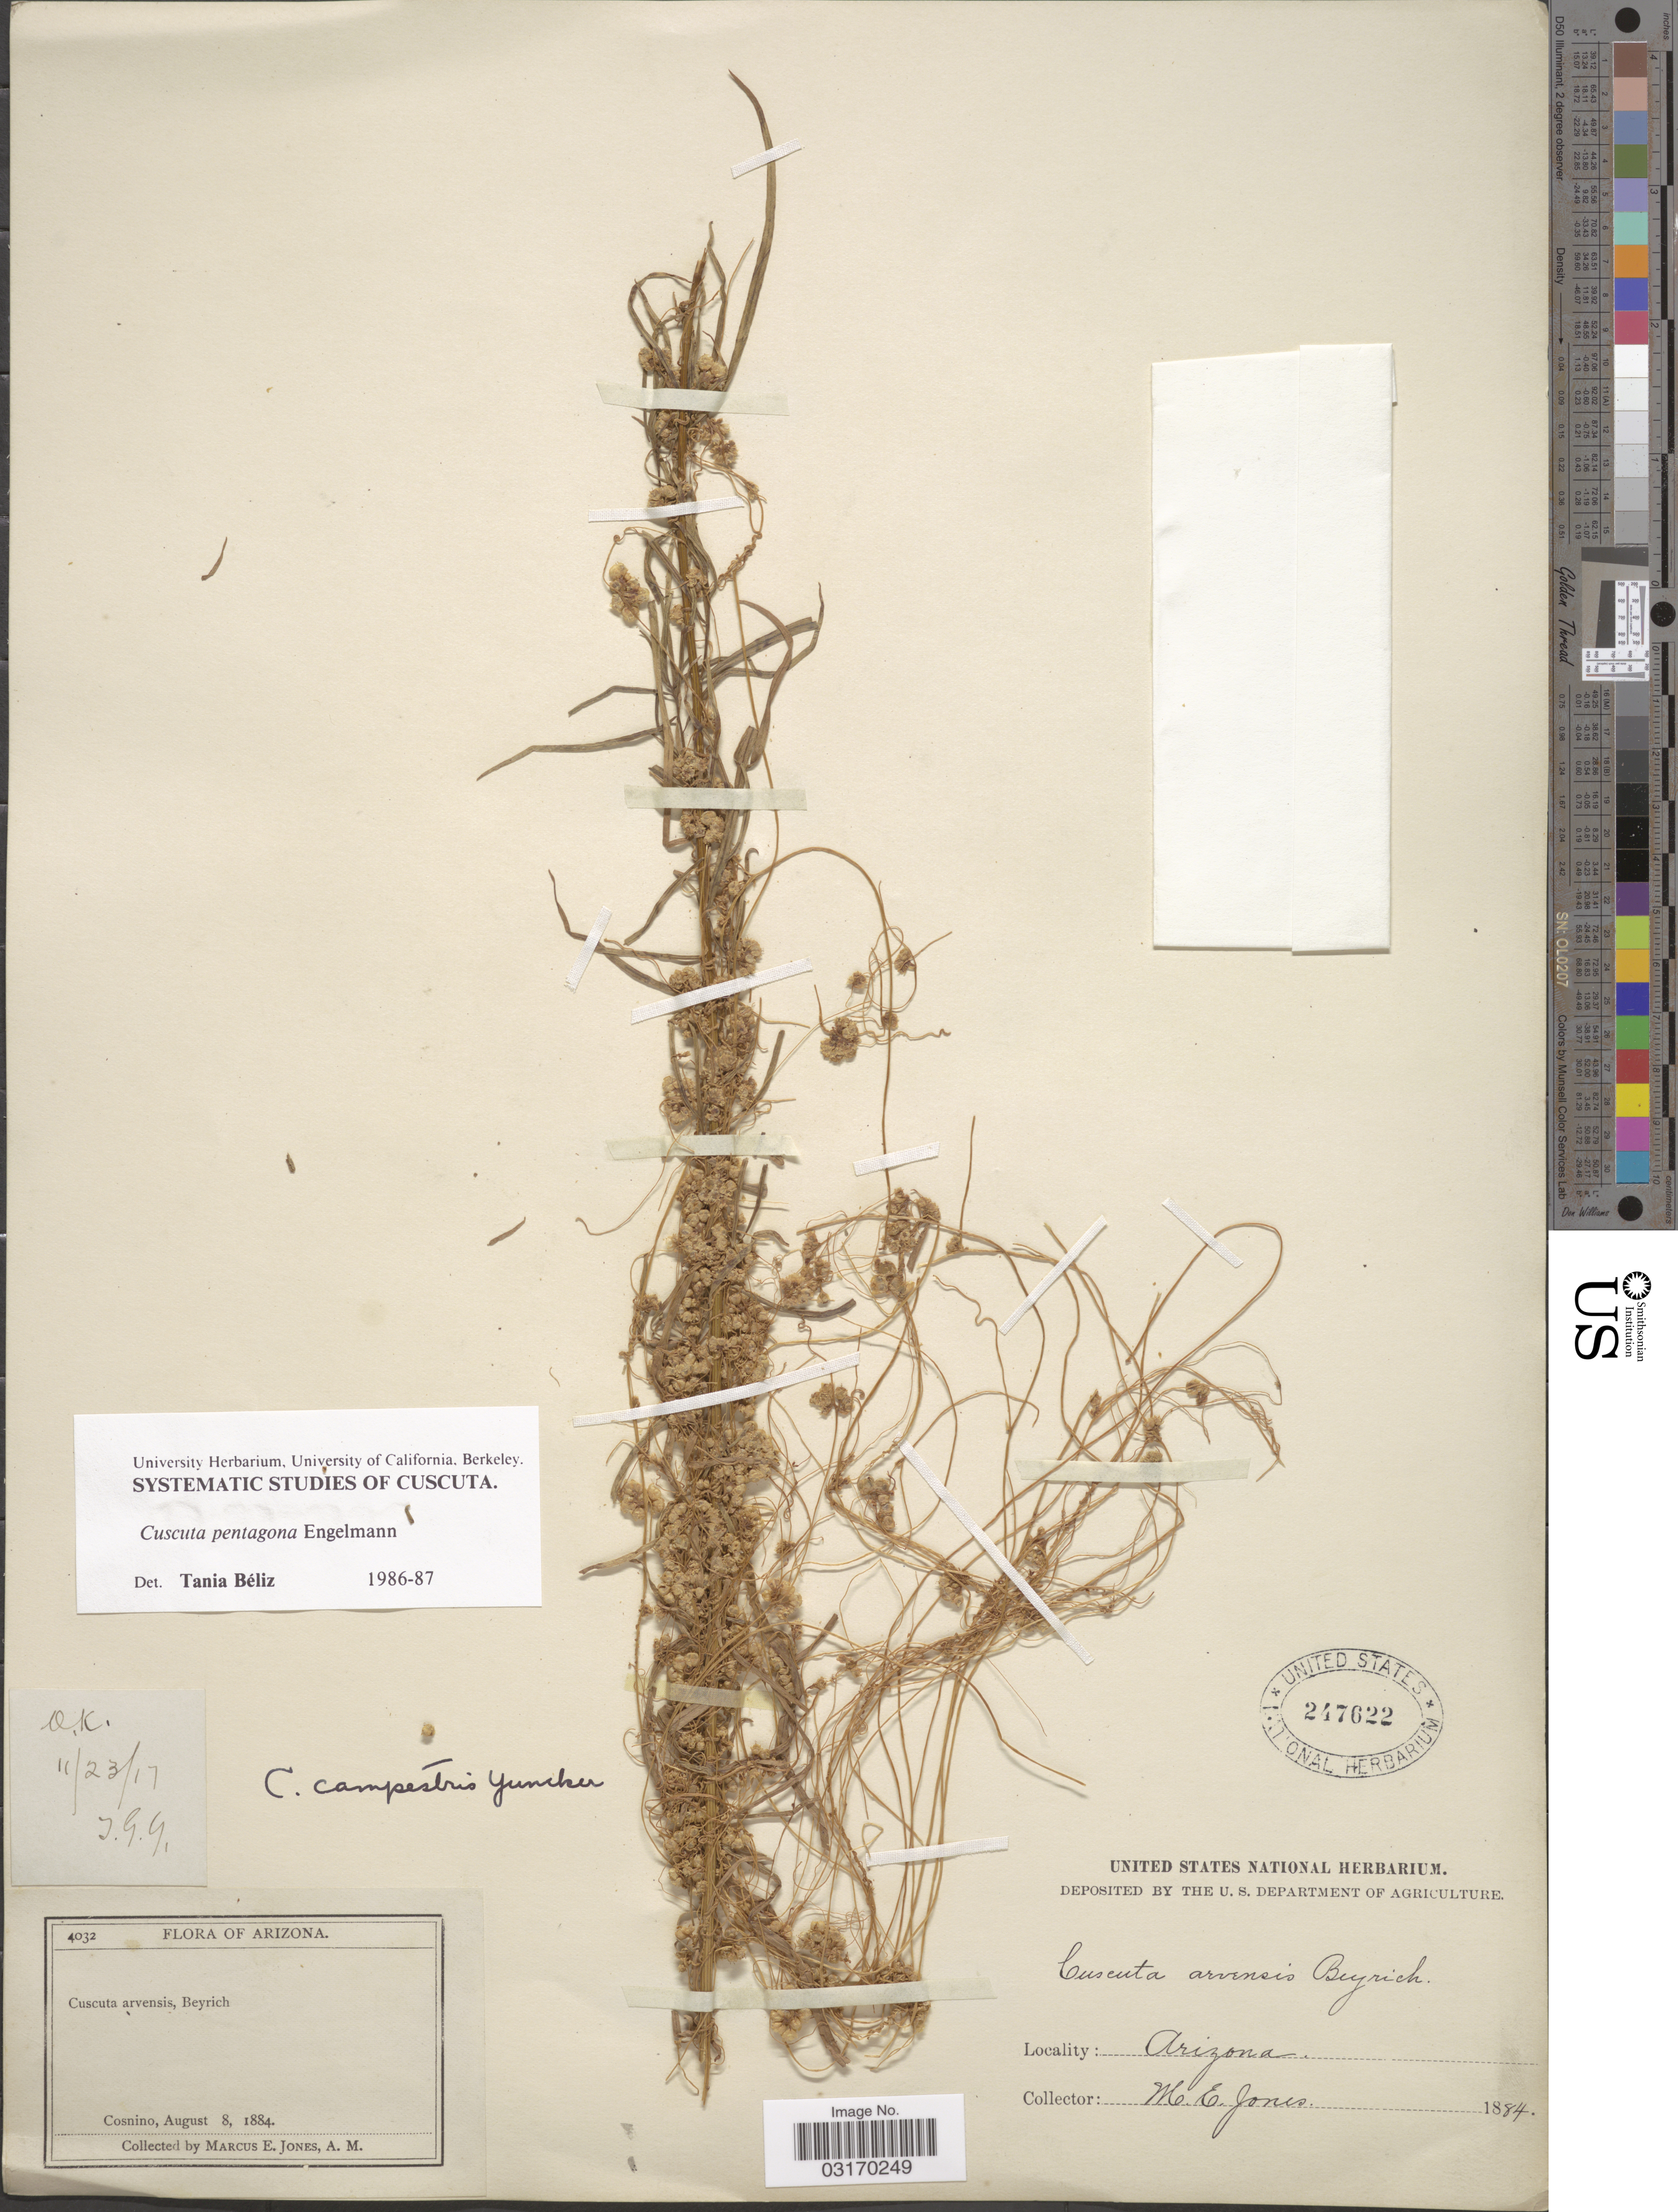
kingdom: Plantae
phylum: Tracheophyta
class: Magnoliopsida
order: Solanales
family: Convolvulaceae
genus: Cuscuta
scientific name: Cuscuta pentagona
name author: Engelm.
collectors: M. E. Jones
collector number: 4032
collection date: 1884-08-08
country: United States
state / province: Arizona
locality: Cosnino.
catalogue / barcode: US 247622